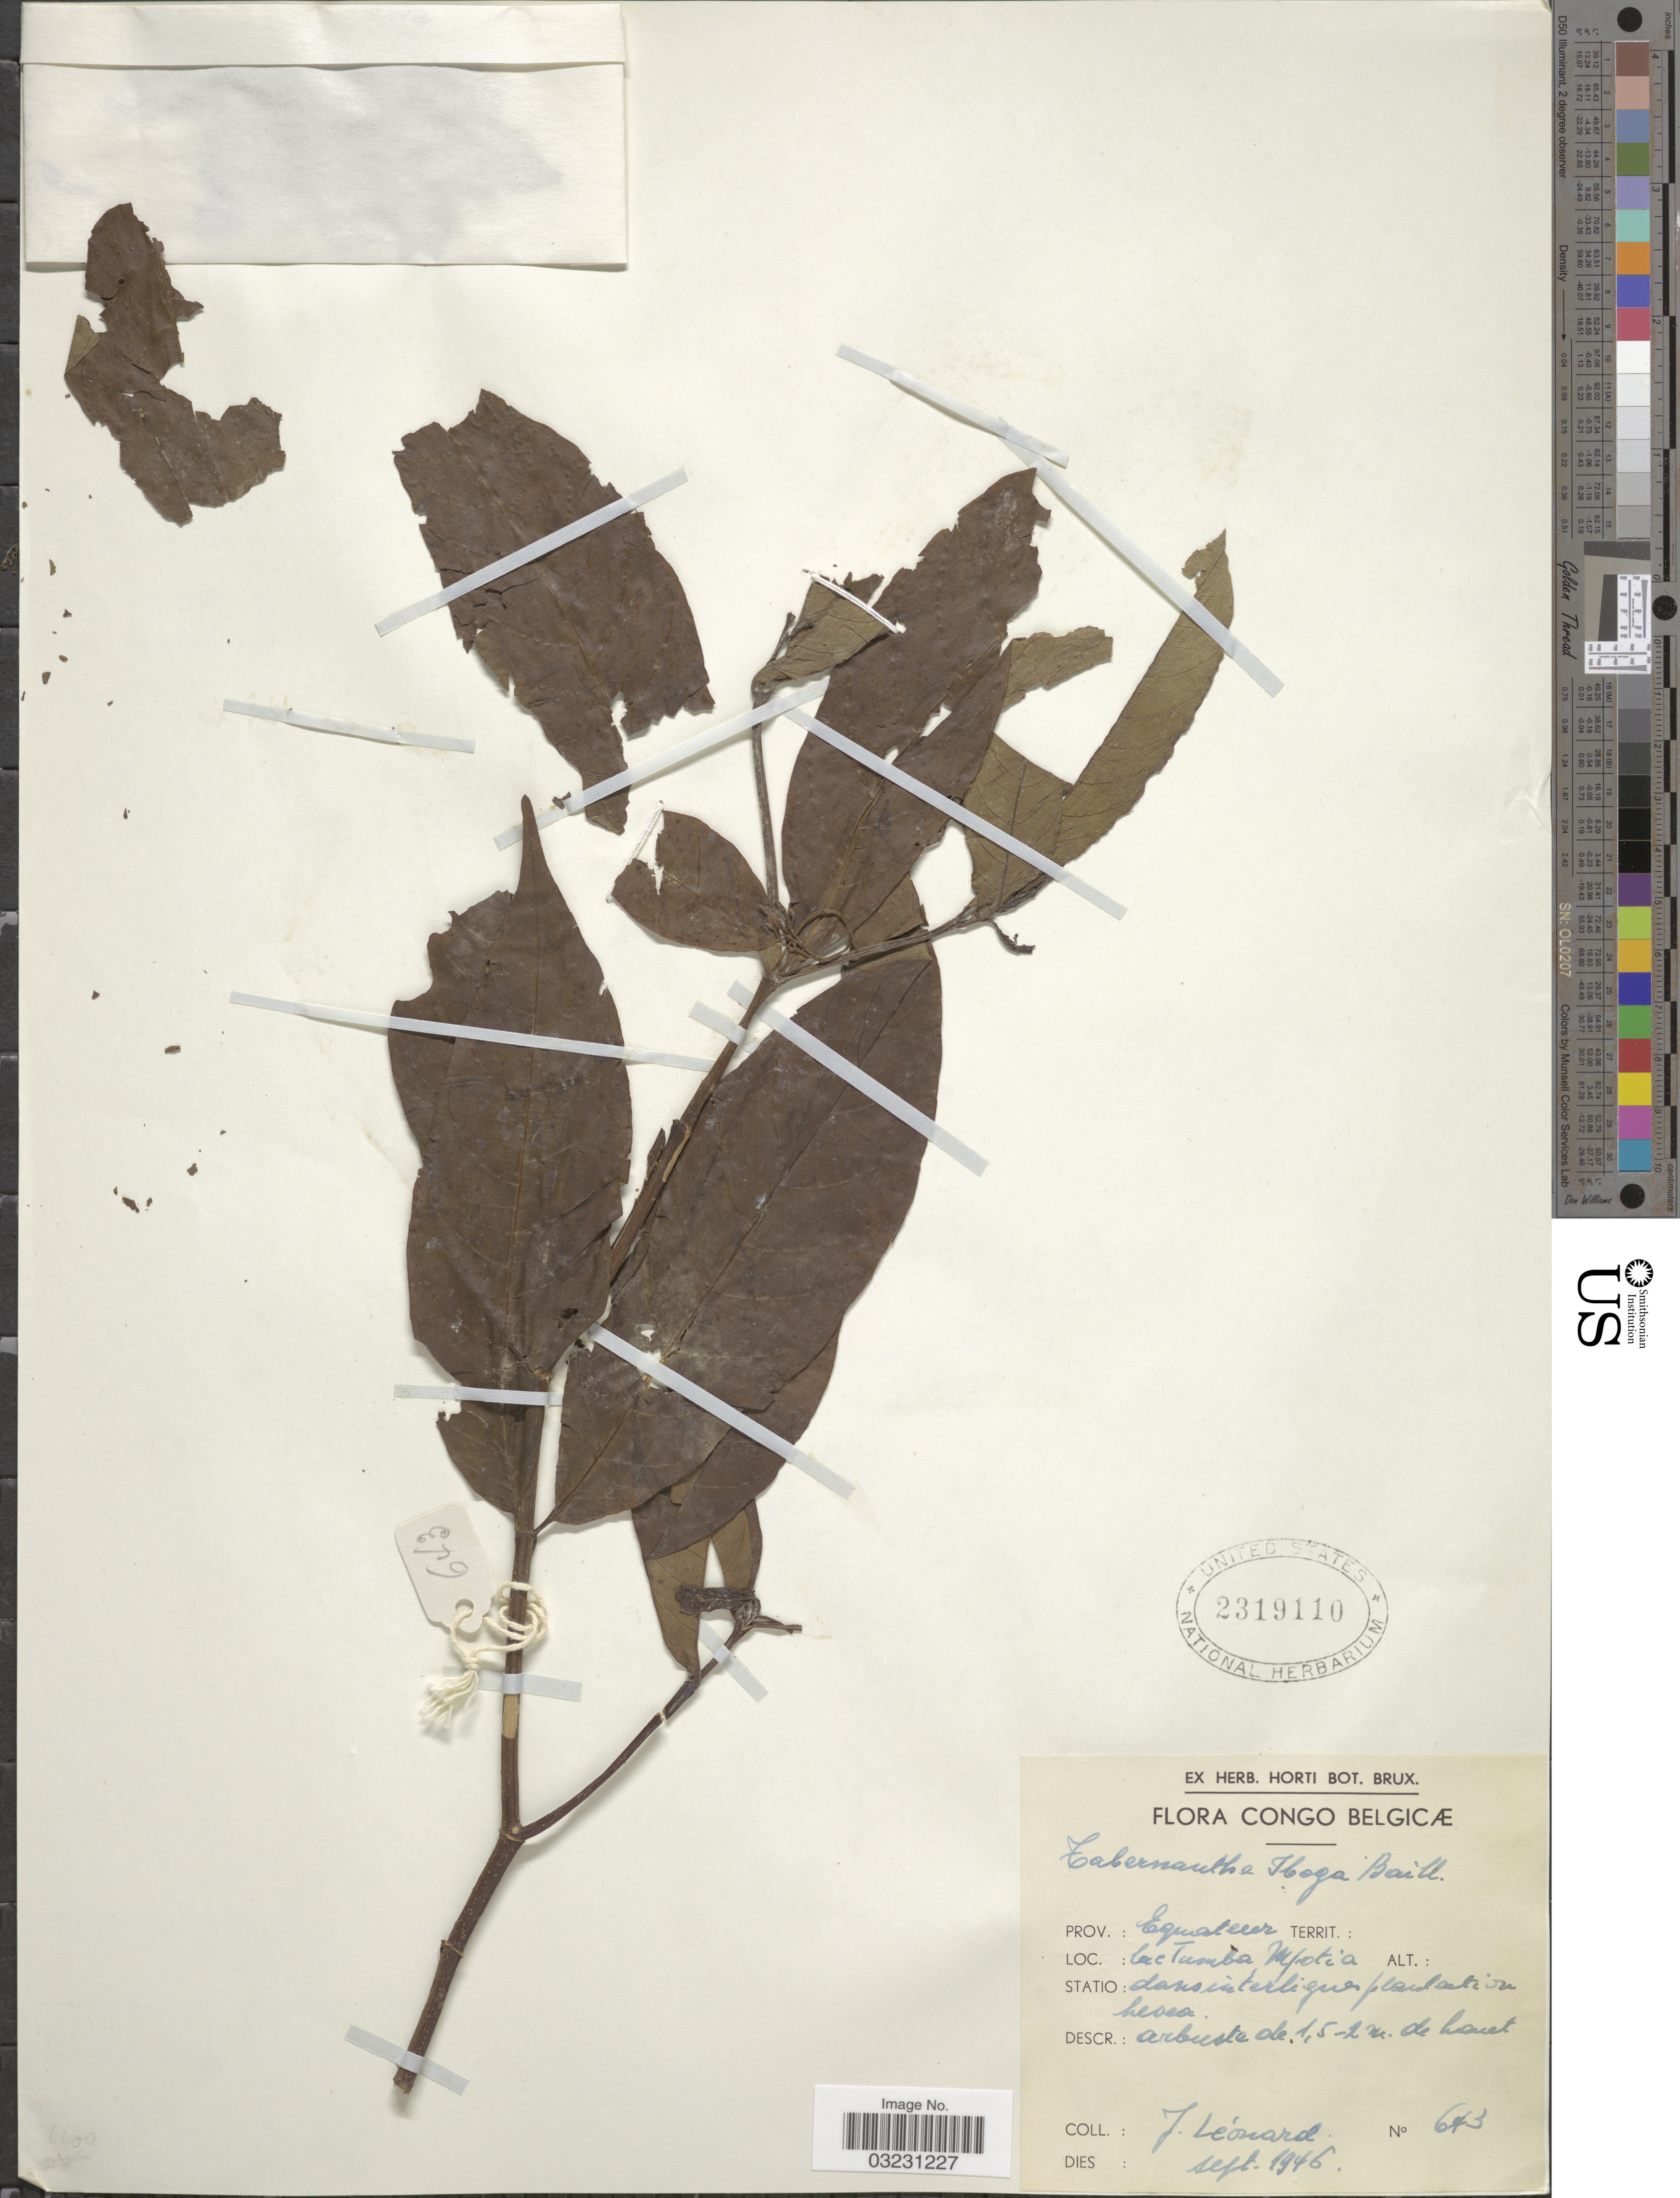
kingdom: Plantae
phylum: Tracheophyta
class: Magnoliopsida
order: Gentianales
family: Apocynaceae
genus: Tabernanthe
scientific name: Tabernanthe iboga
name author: Baill.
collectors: J. Leonard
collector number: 643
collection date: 1946-09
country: Congo, Democratic Republic of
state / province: Equateur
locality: Congo Belgicæ. Lac Tumba Mpotia.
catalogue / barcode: US 2319110